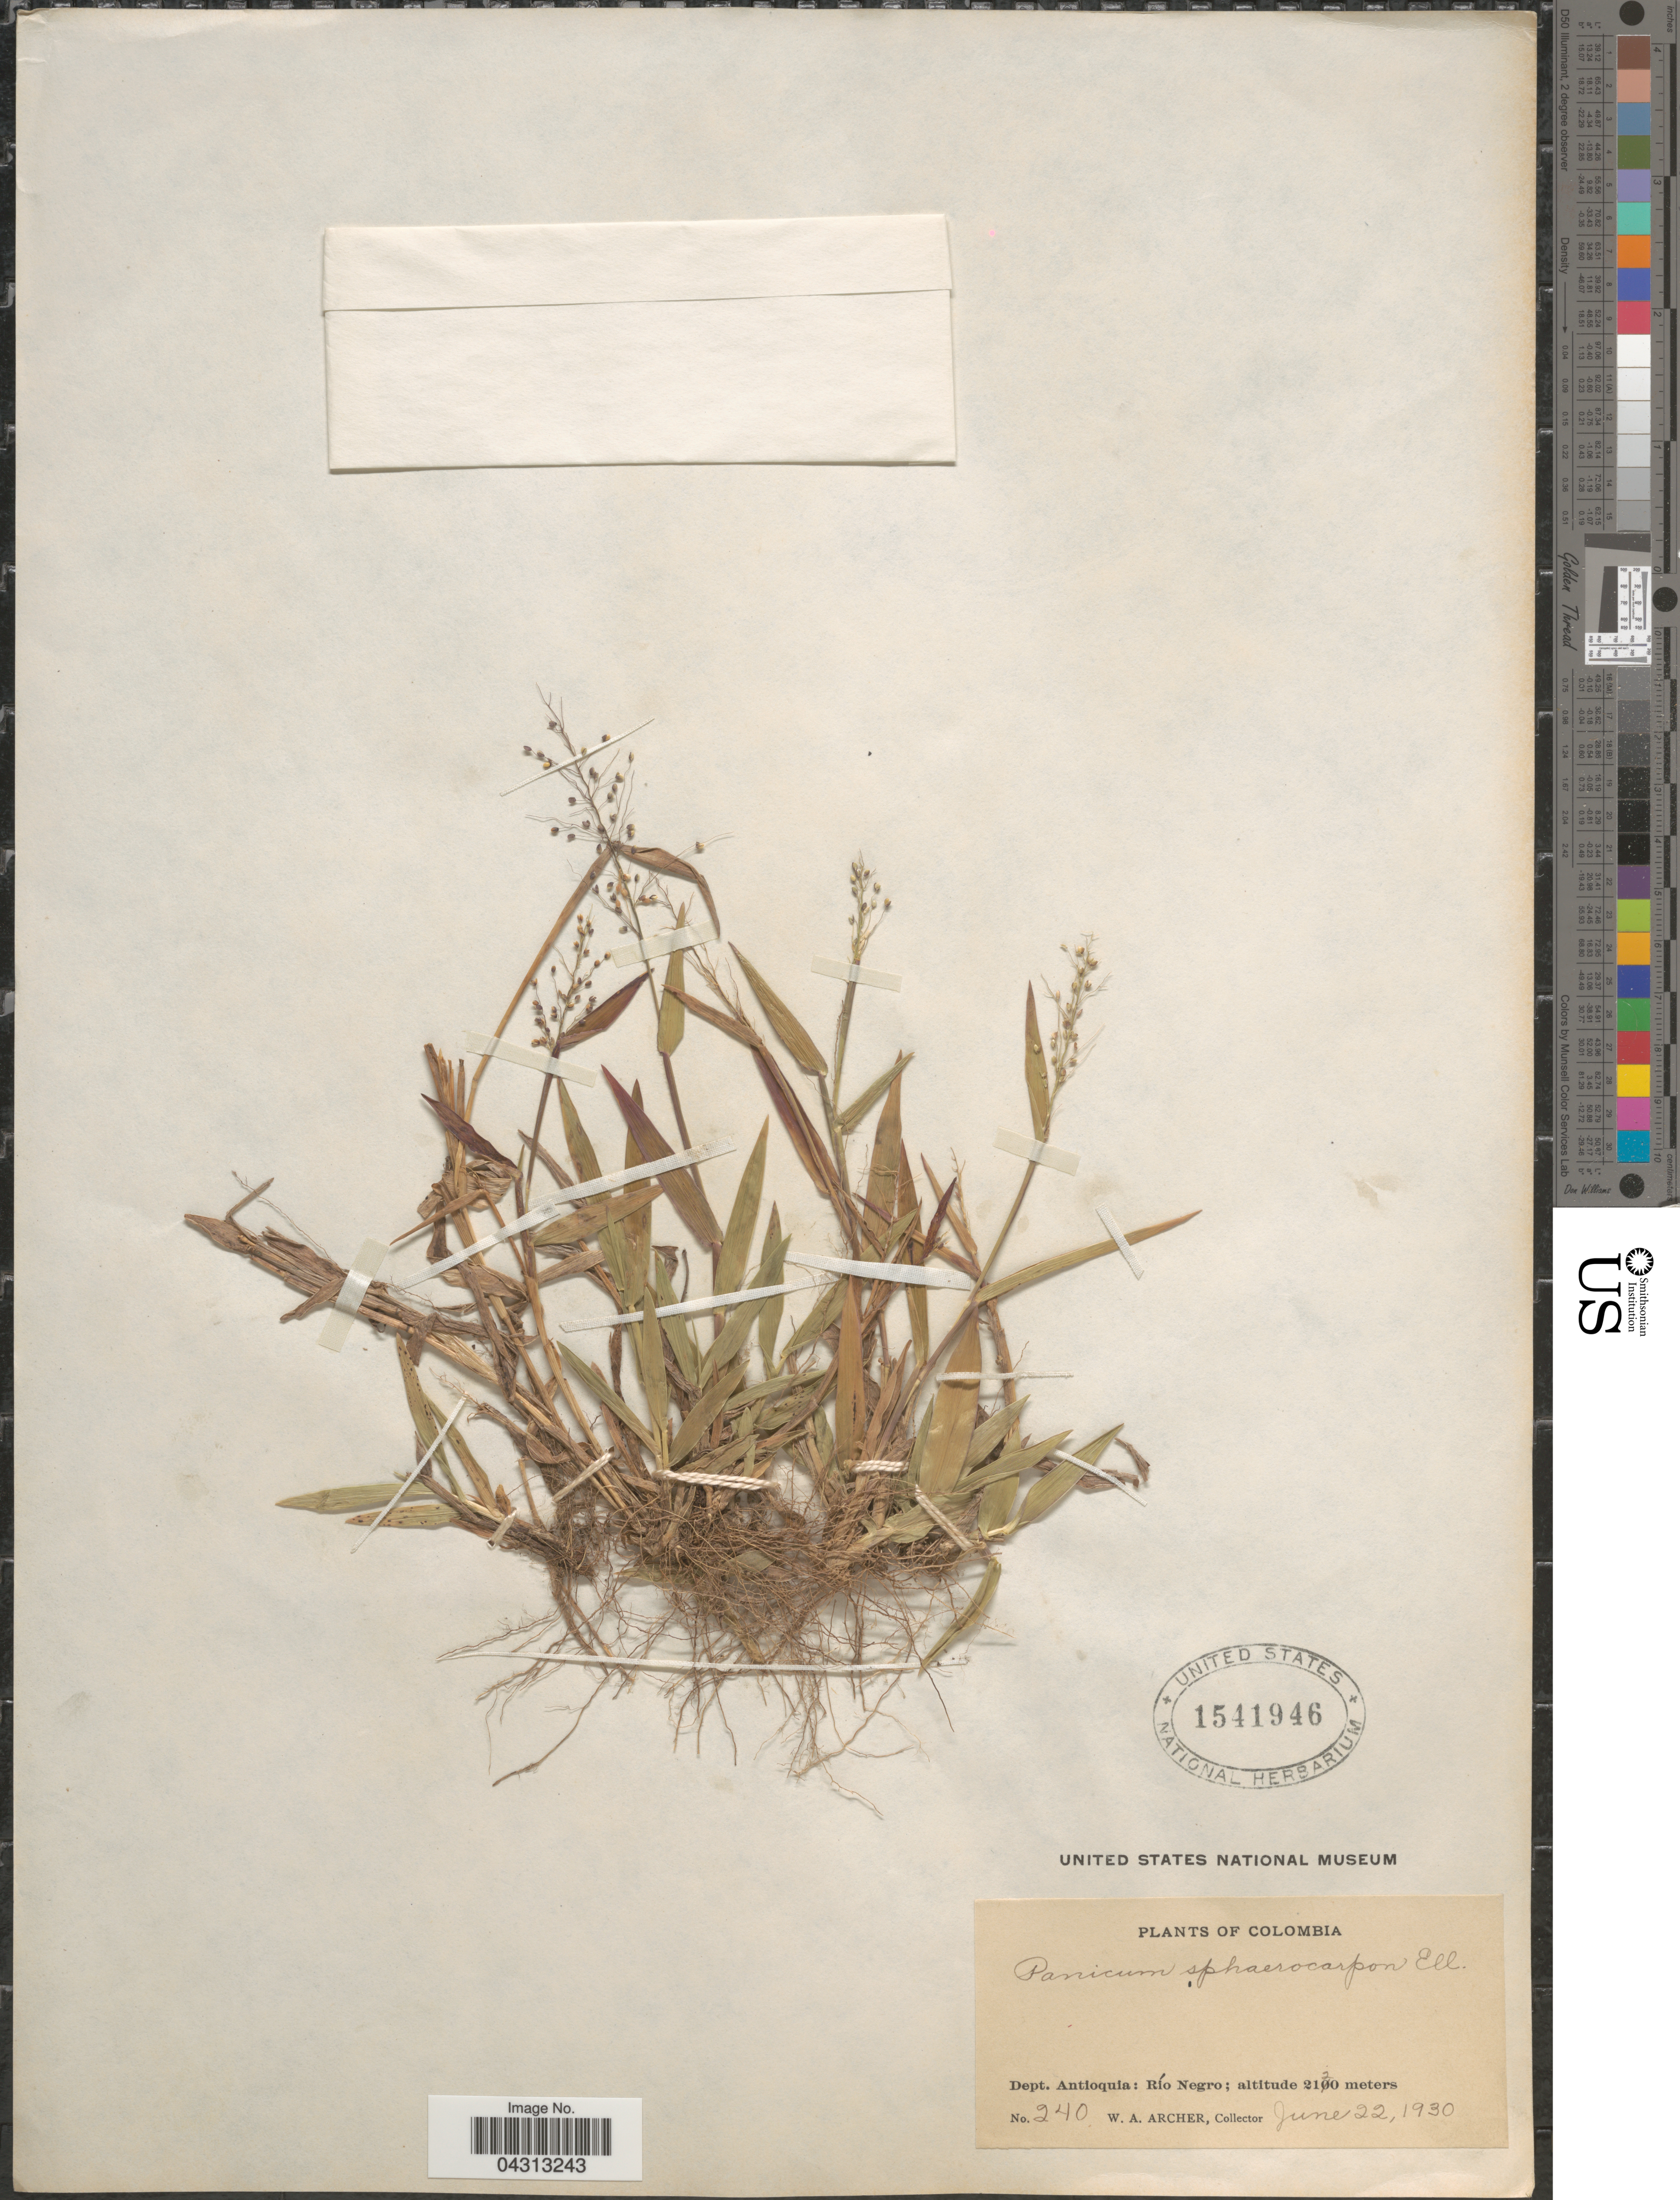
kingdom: Plantae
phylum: Tracheophyta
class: Liliopsida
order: Poales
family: Poaceae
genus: Dichanthelium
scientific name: Dichanthelium sphaerocarpon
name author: (Elliott) Gould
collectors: W. Archer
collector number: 240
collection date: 1930-06-22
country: Colombia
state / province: Antioquia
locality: Dept. Antioquia: Río Negro.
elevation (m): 2120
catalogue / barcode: US 1541946